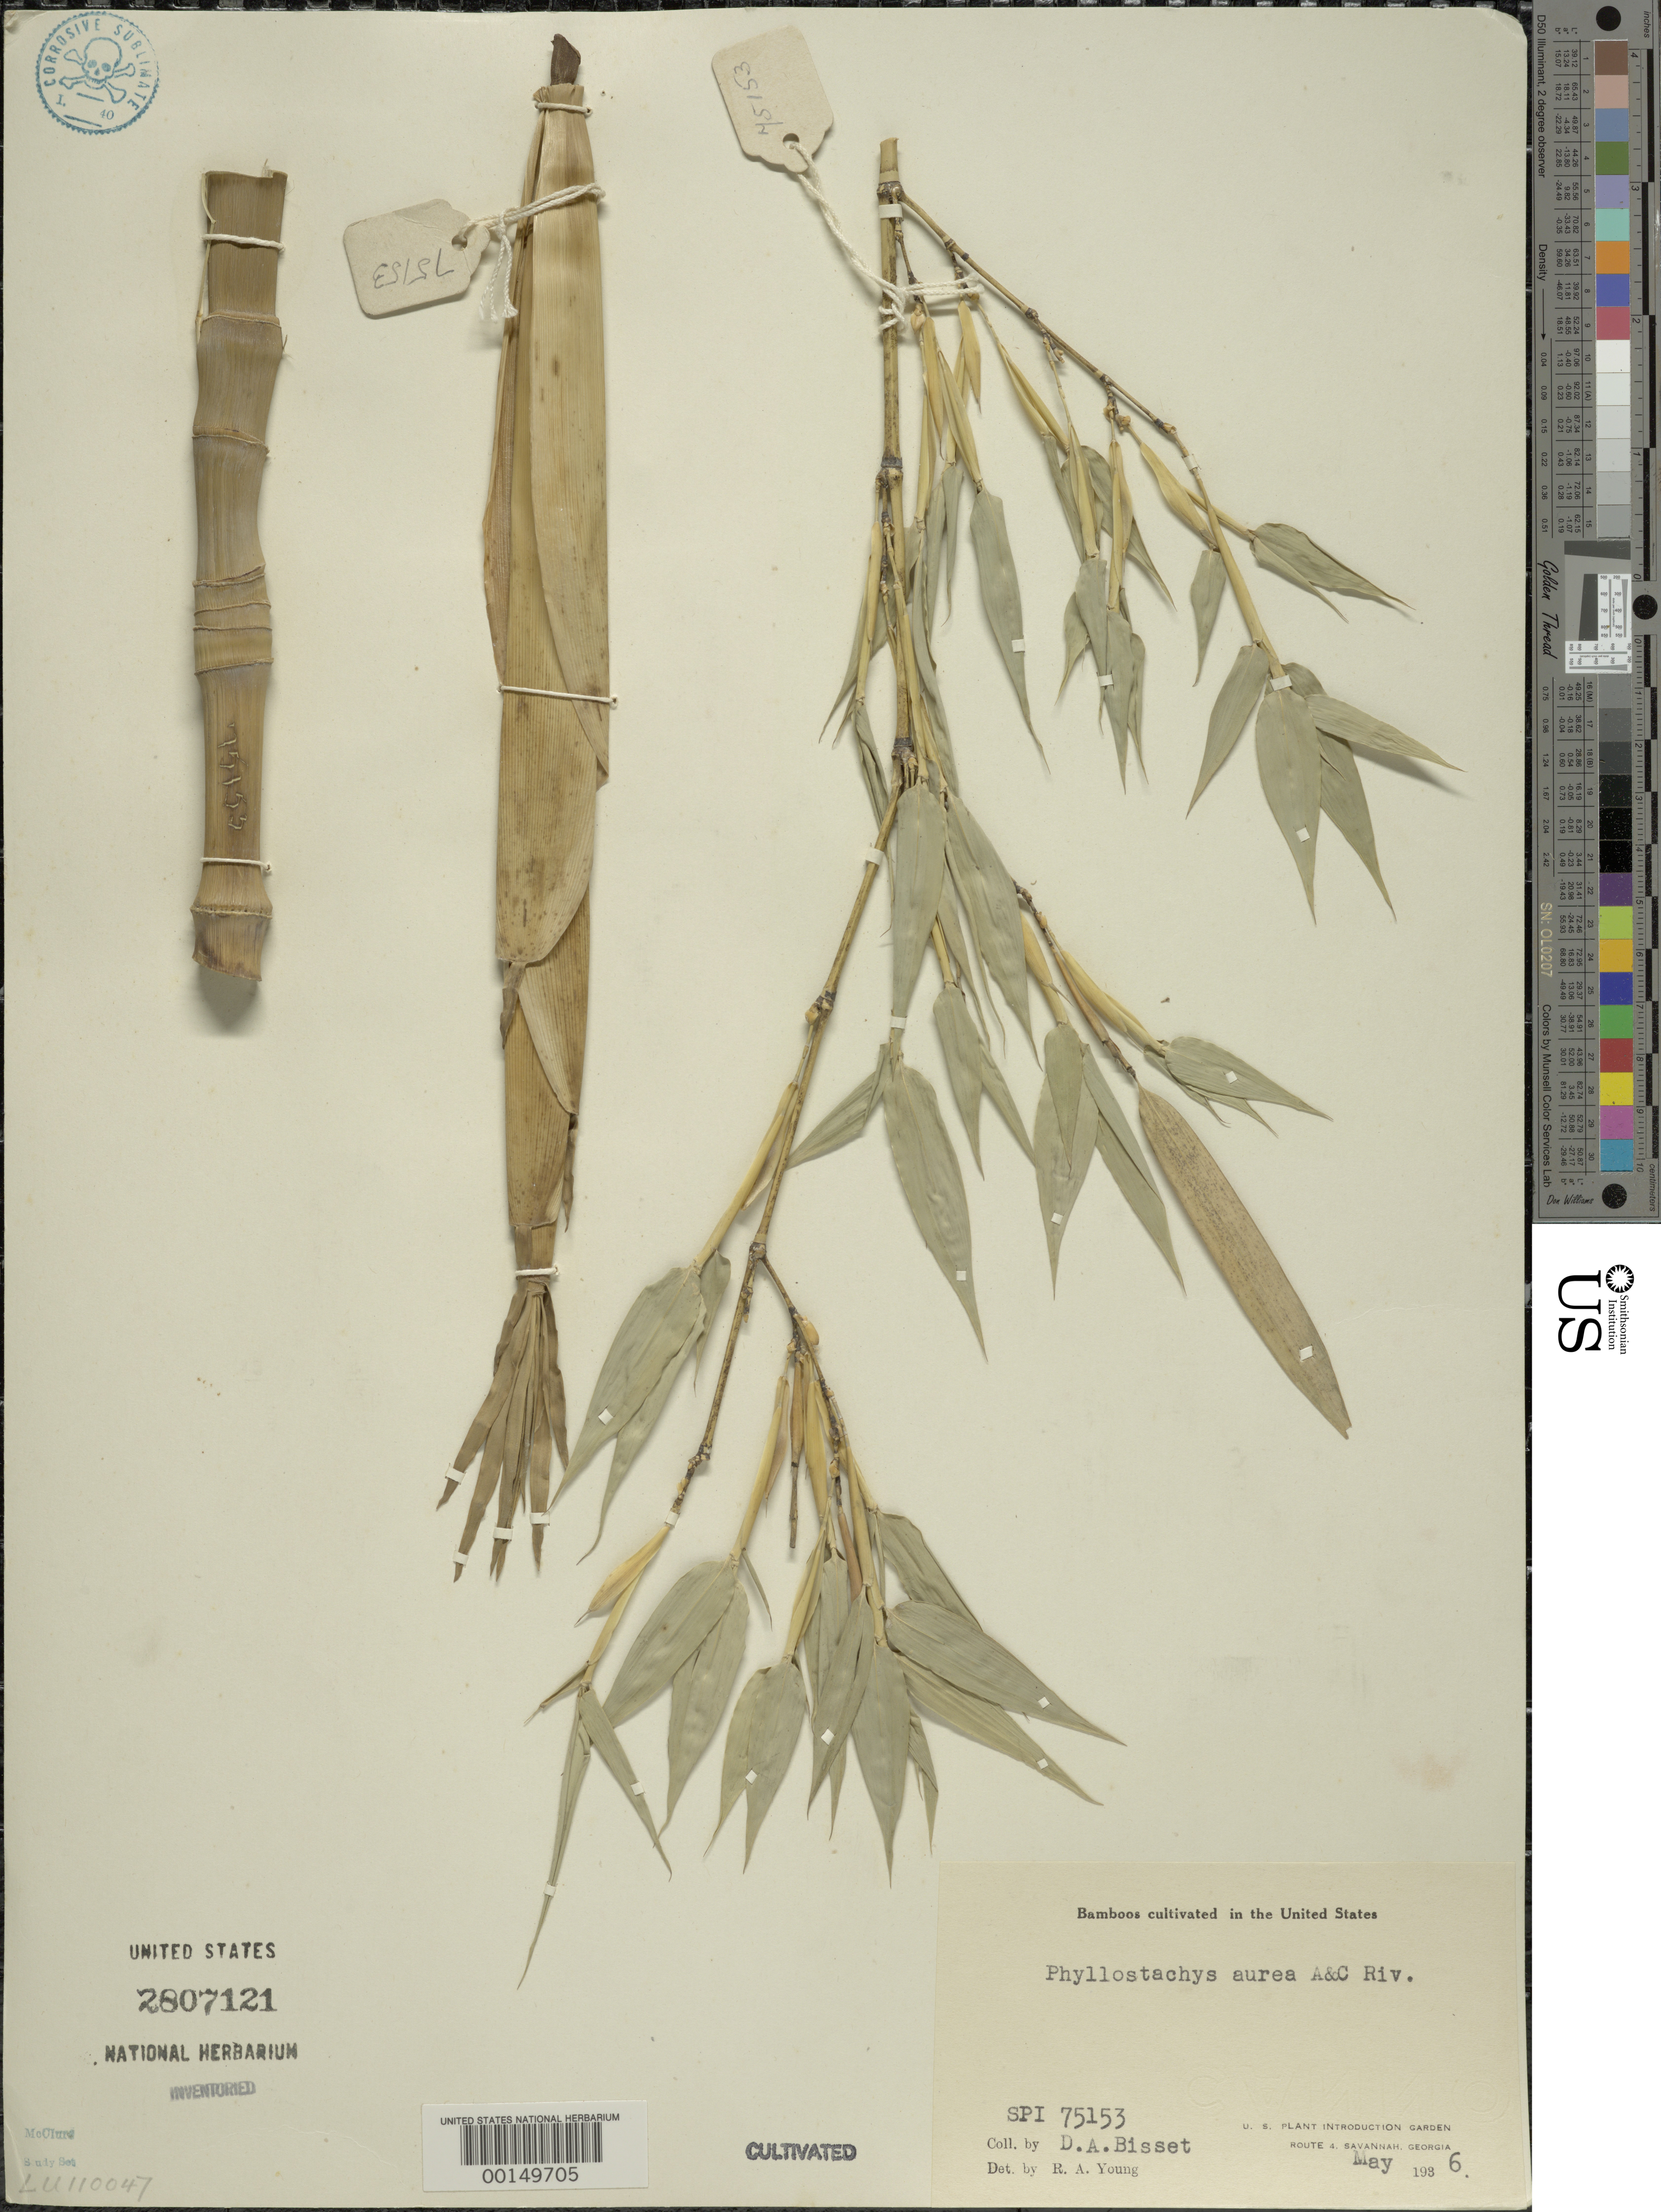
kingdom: Plantae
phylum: Tracheophyta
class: Liliopsida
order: Poales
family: Poaceae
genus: Phyllostachys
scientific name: Phyllostachys aurea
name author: Rivière & C. Rivière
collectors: D. Bisset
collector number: SPI 75153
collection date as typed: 06 May 1936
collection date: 1936-05-06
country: United States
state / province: Georgia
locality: Savannah, u.s. plant intro. garden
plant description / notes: N, lc, ns, LU 110047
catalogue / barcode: US 2807121